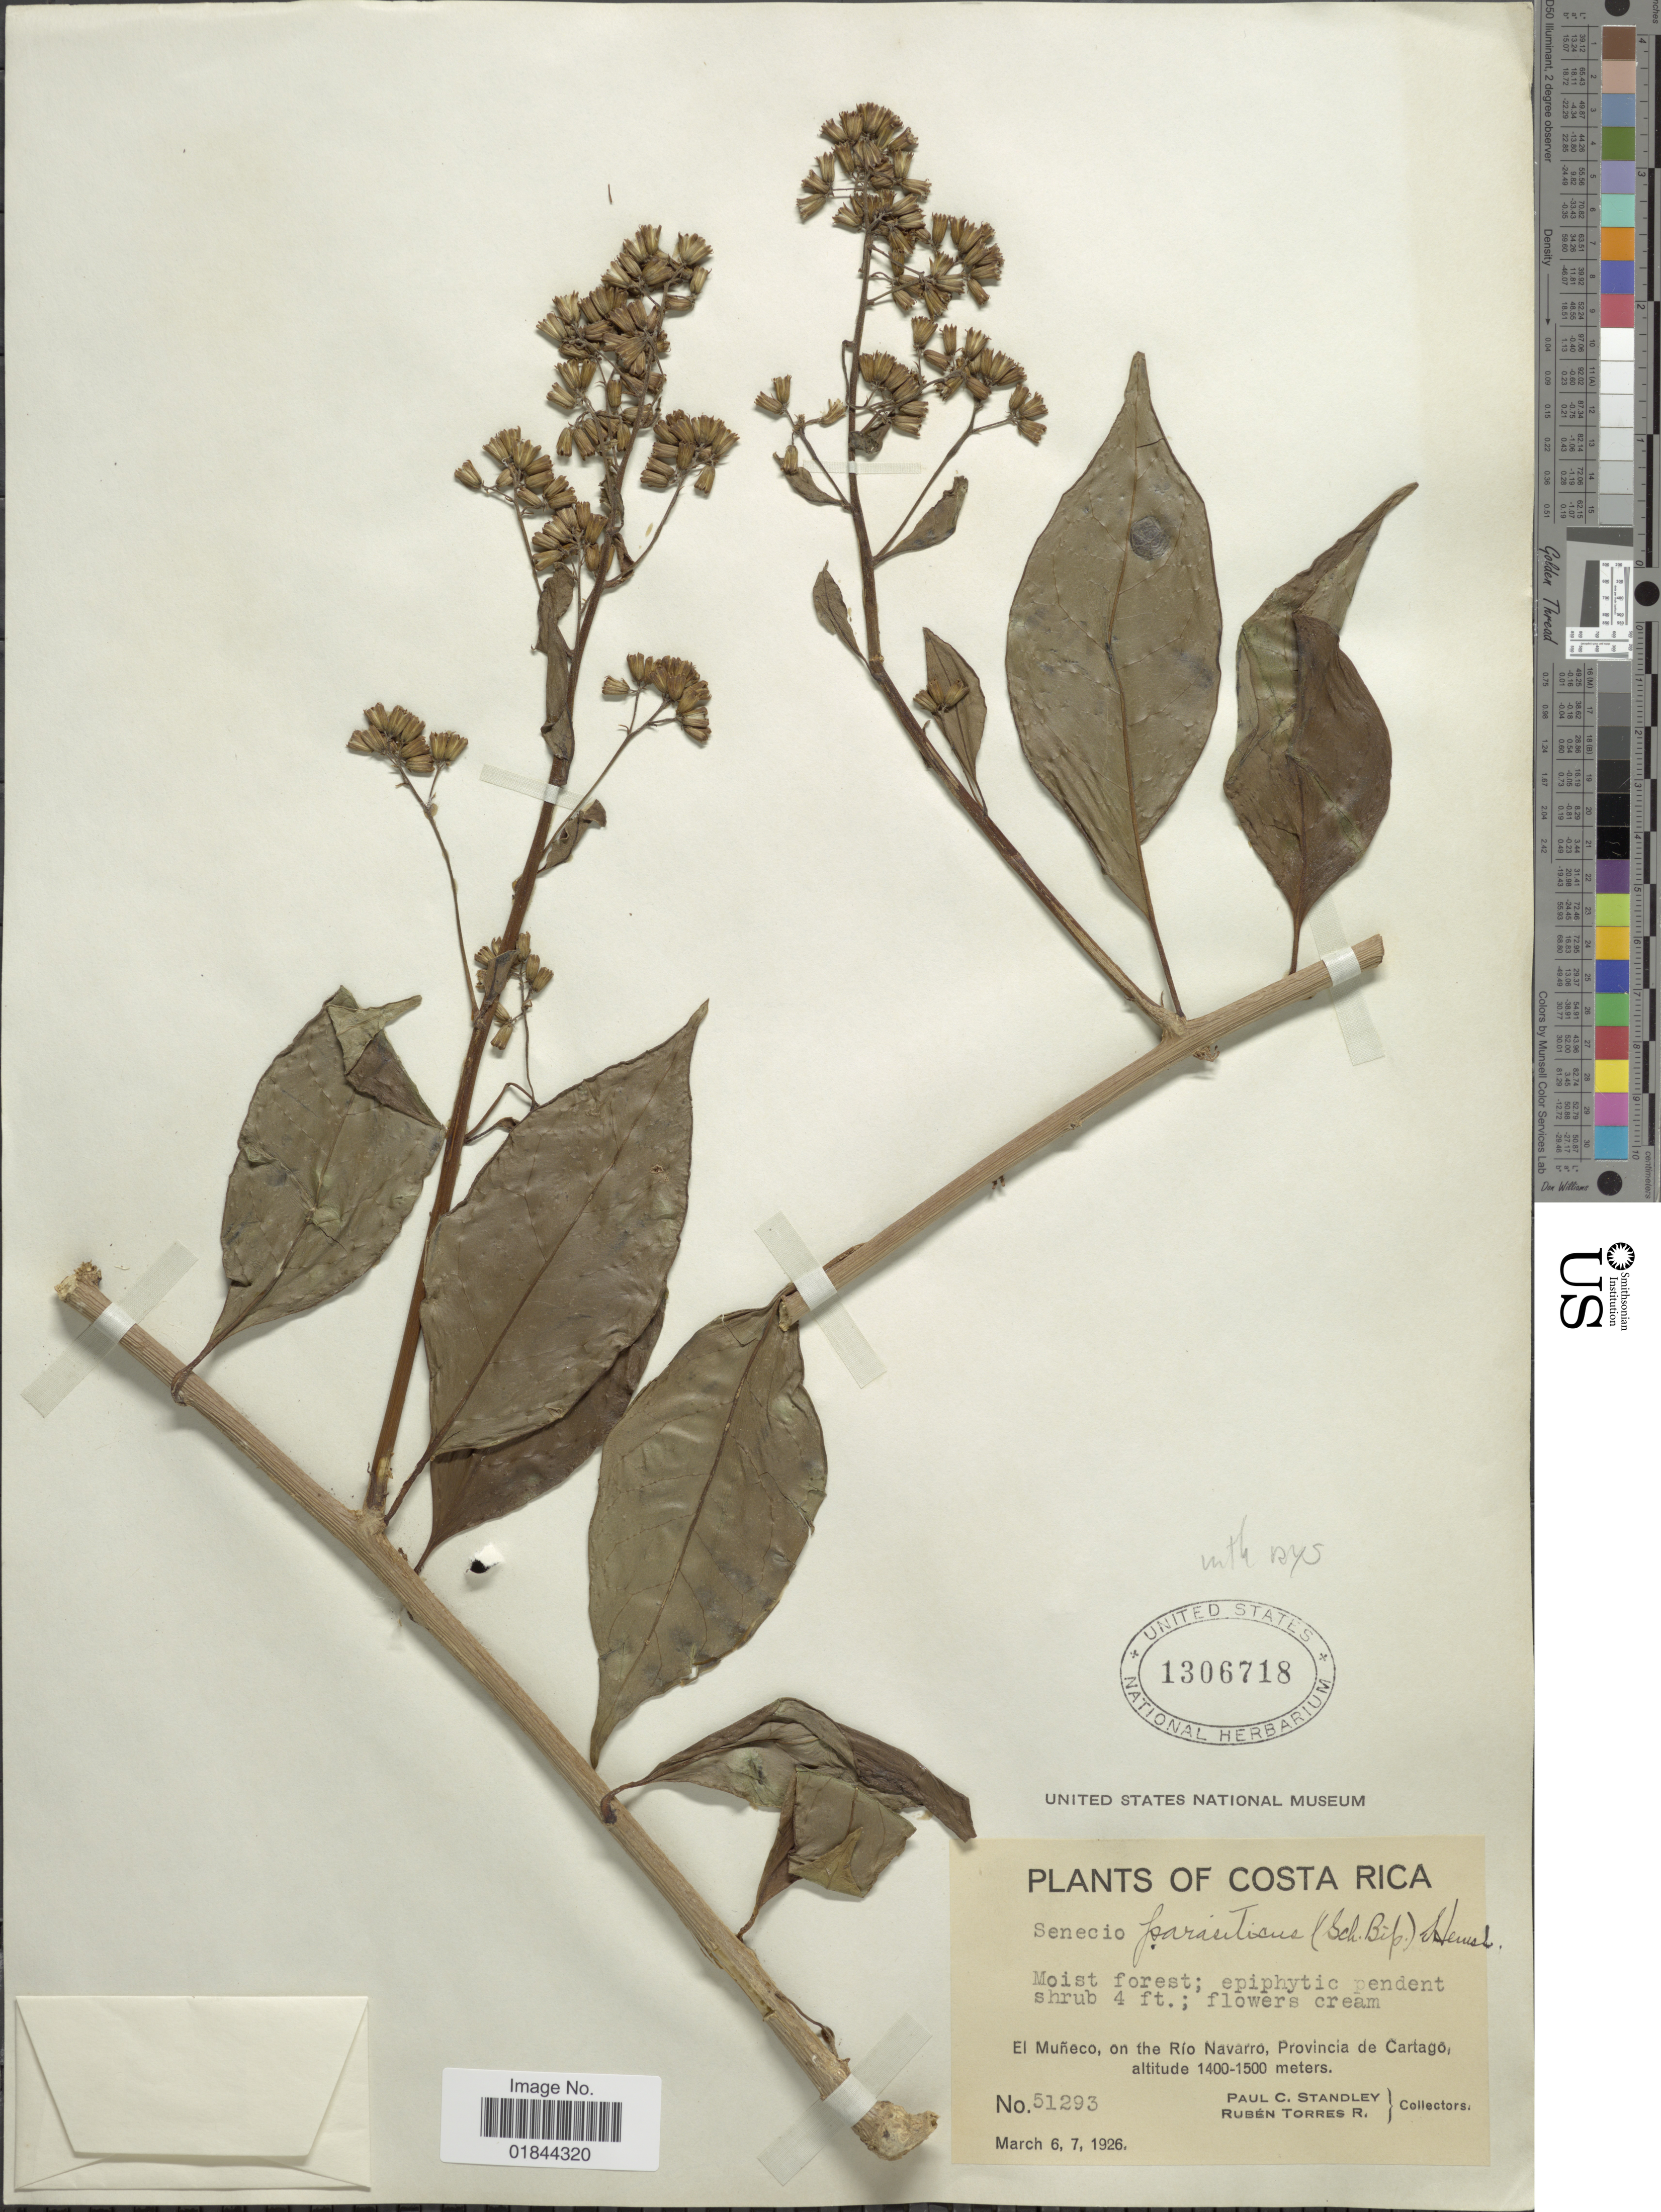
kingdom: Plantae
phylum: Tracheophyta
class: Magnoliopsida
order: Asterales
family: Asteraceae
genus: Pentacalia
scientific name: Pentacalia streptothamna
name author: (Greenm. ex Standl.) H. Rob. & Cuatrec.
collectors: P. C. Standley & R. Torres Rojas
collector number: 51293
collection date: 1926-03-06/1926-03-27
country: Costa Rica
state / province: Cartago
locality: El Muñeco, on the Río Navarro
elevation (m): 1400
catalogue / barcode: US 1306718